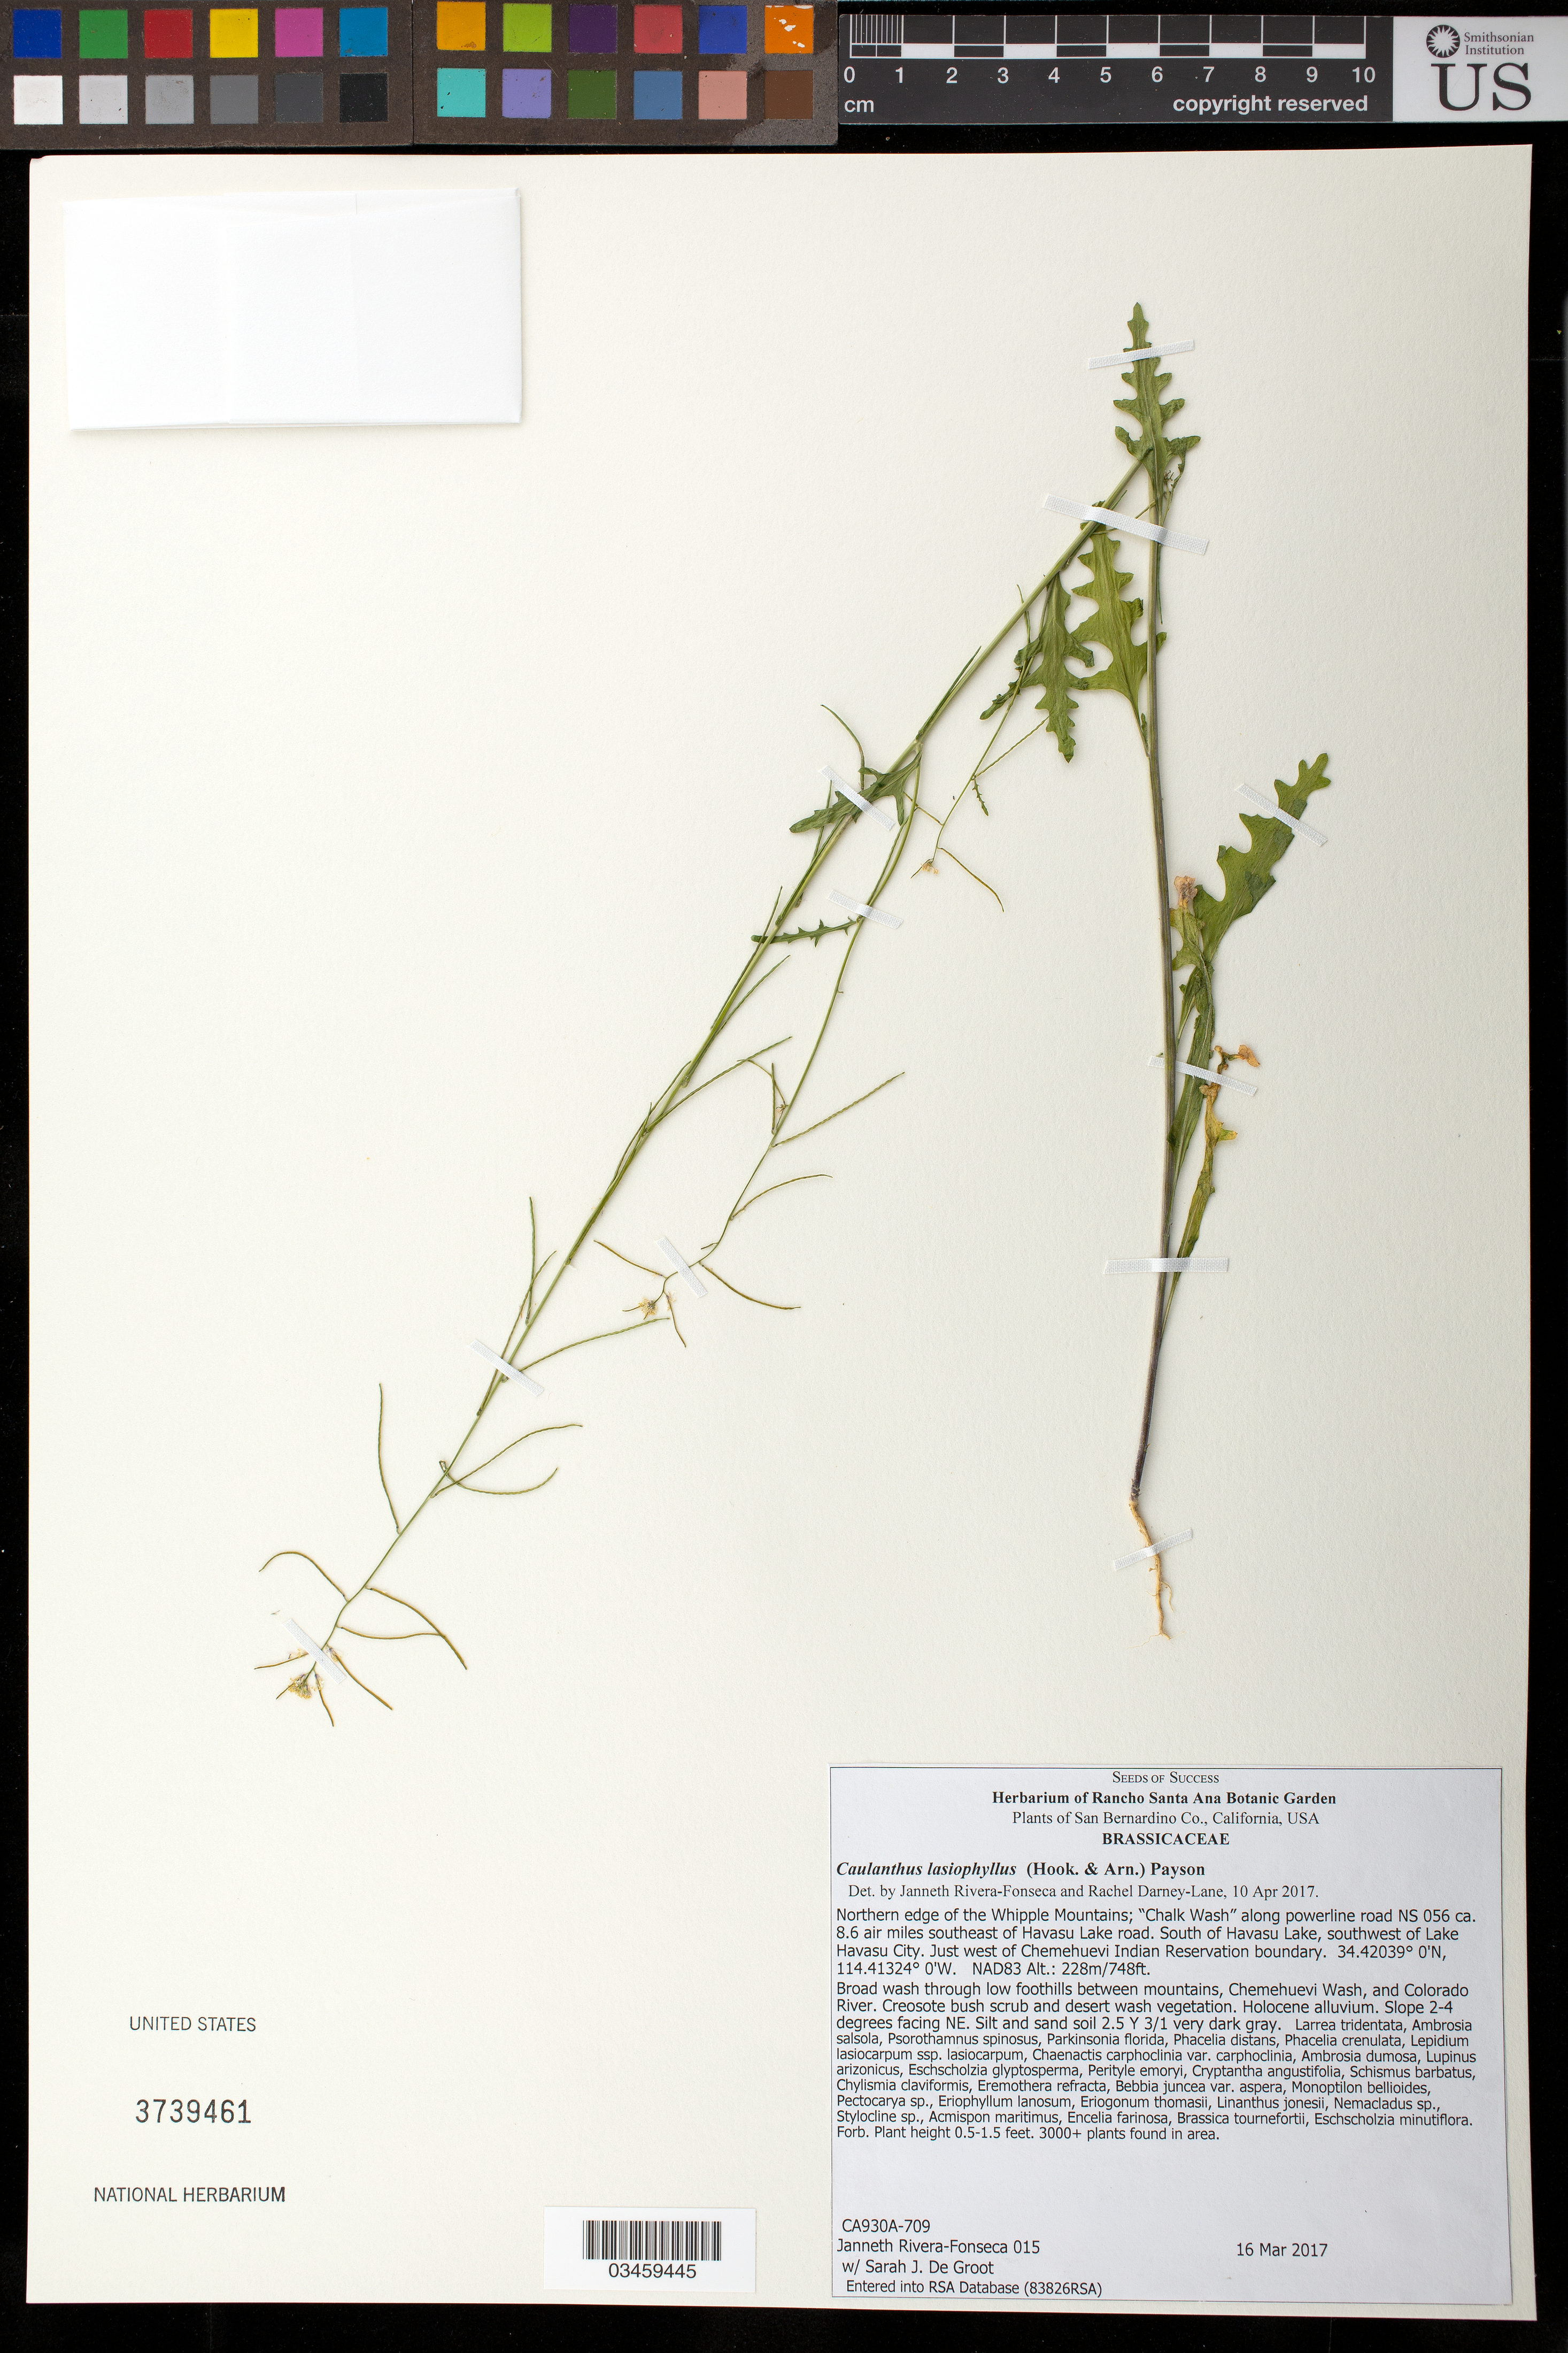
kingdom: Plantae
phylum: Tracheophyta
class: Magnoliopsida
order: Brassicales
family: Brassicaceae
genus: Caulanthus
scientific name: Caulanthus lasiophyllus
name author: (Hook. & Arn.) Payson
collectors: J. Rivera-Fonseca & S. De Groot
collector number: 015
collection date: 2017-03-16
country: United States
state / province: California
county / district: San Bernardino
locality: Northern edge of Whipple Mts, 8.6 air mi. SE of Havasu Lake Road, SW of Lake Havasu City, W of Chemehuevi Indian Reservation boundary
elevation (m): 228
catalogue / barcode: US 3739461